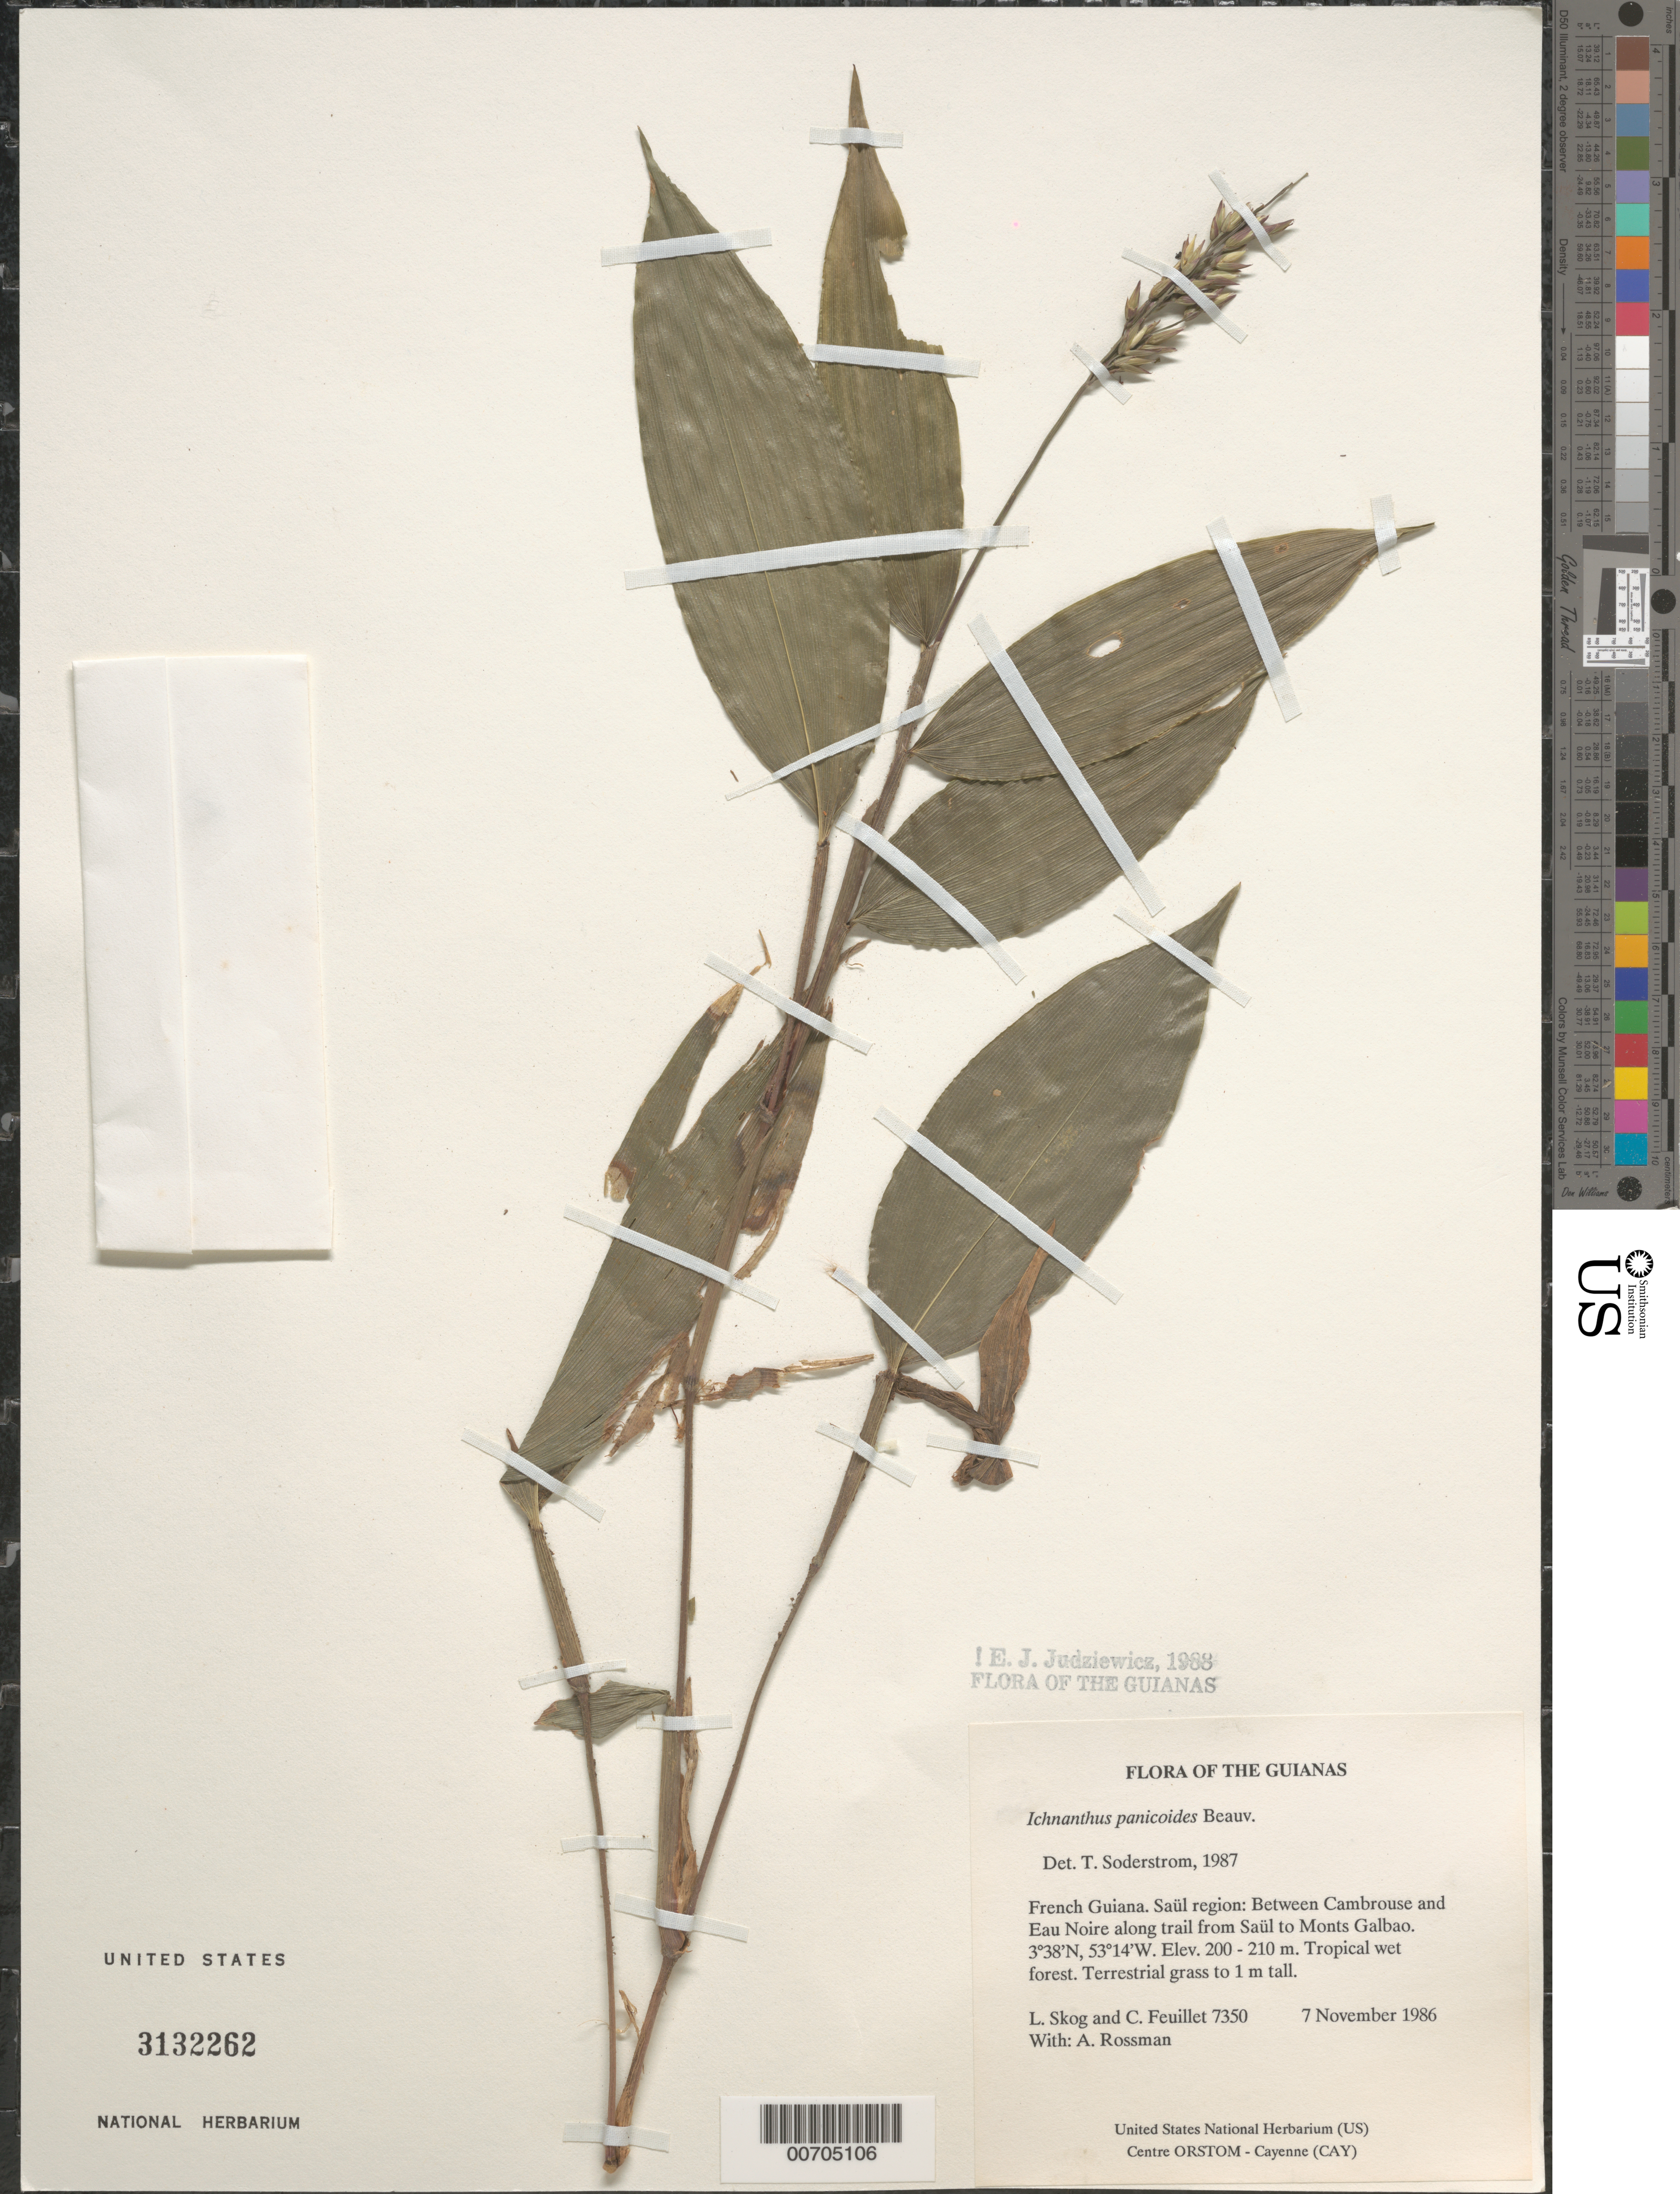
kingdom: Plantae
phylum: Tracheophyta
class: Liliopsida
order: Poales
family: Poaceae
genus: Ichnanthus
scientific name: Ichnanthus panicoides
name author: P. Beauv.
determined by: Soderstrom, T. R.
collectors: L. E. Skog, C. Feuillet & A. Rossman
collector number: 7350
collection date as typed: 7 November 1986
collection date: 1986-11-07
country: French Guiana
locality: Between Cambrouse and Eau Noire along trail from Saül to Monts Galbao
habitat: Tropical wet forest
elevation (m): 200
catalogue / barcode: US 3132262